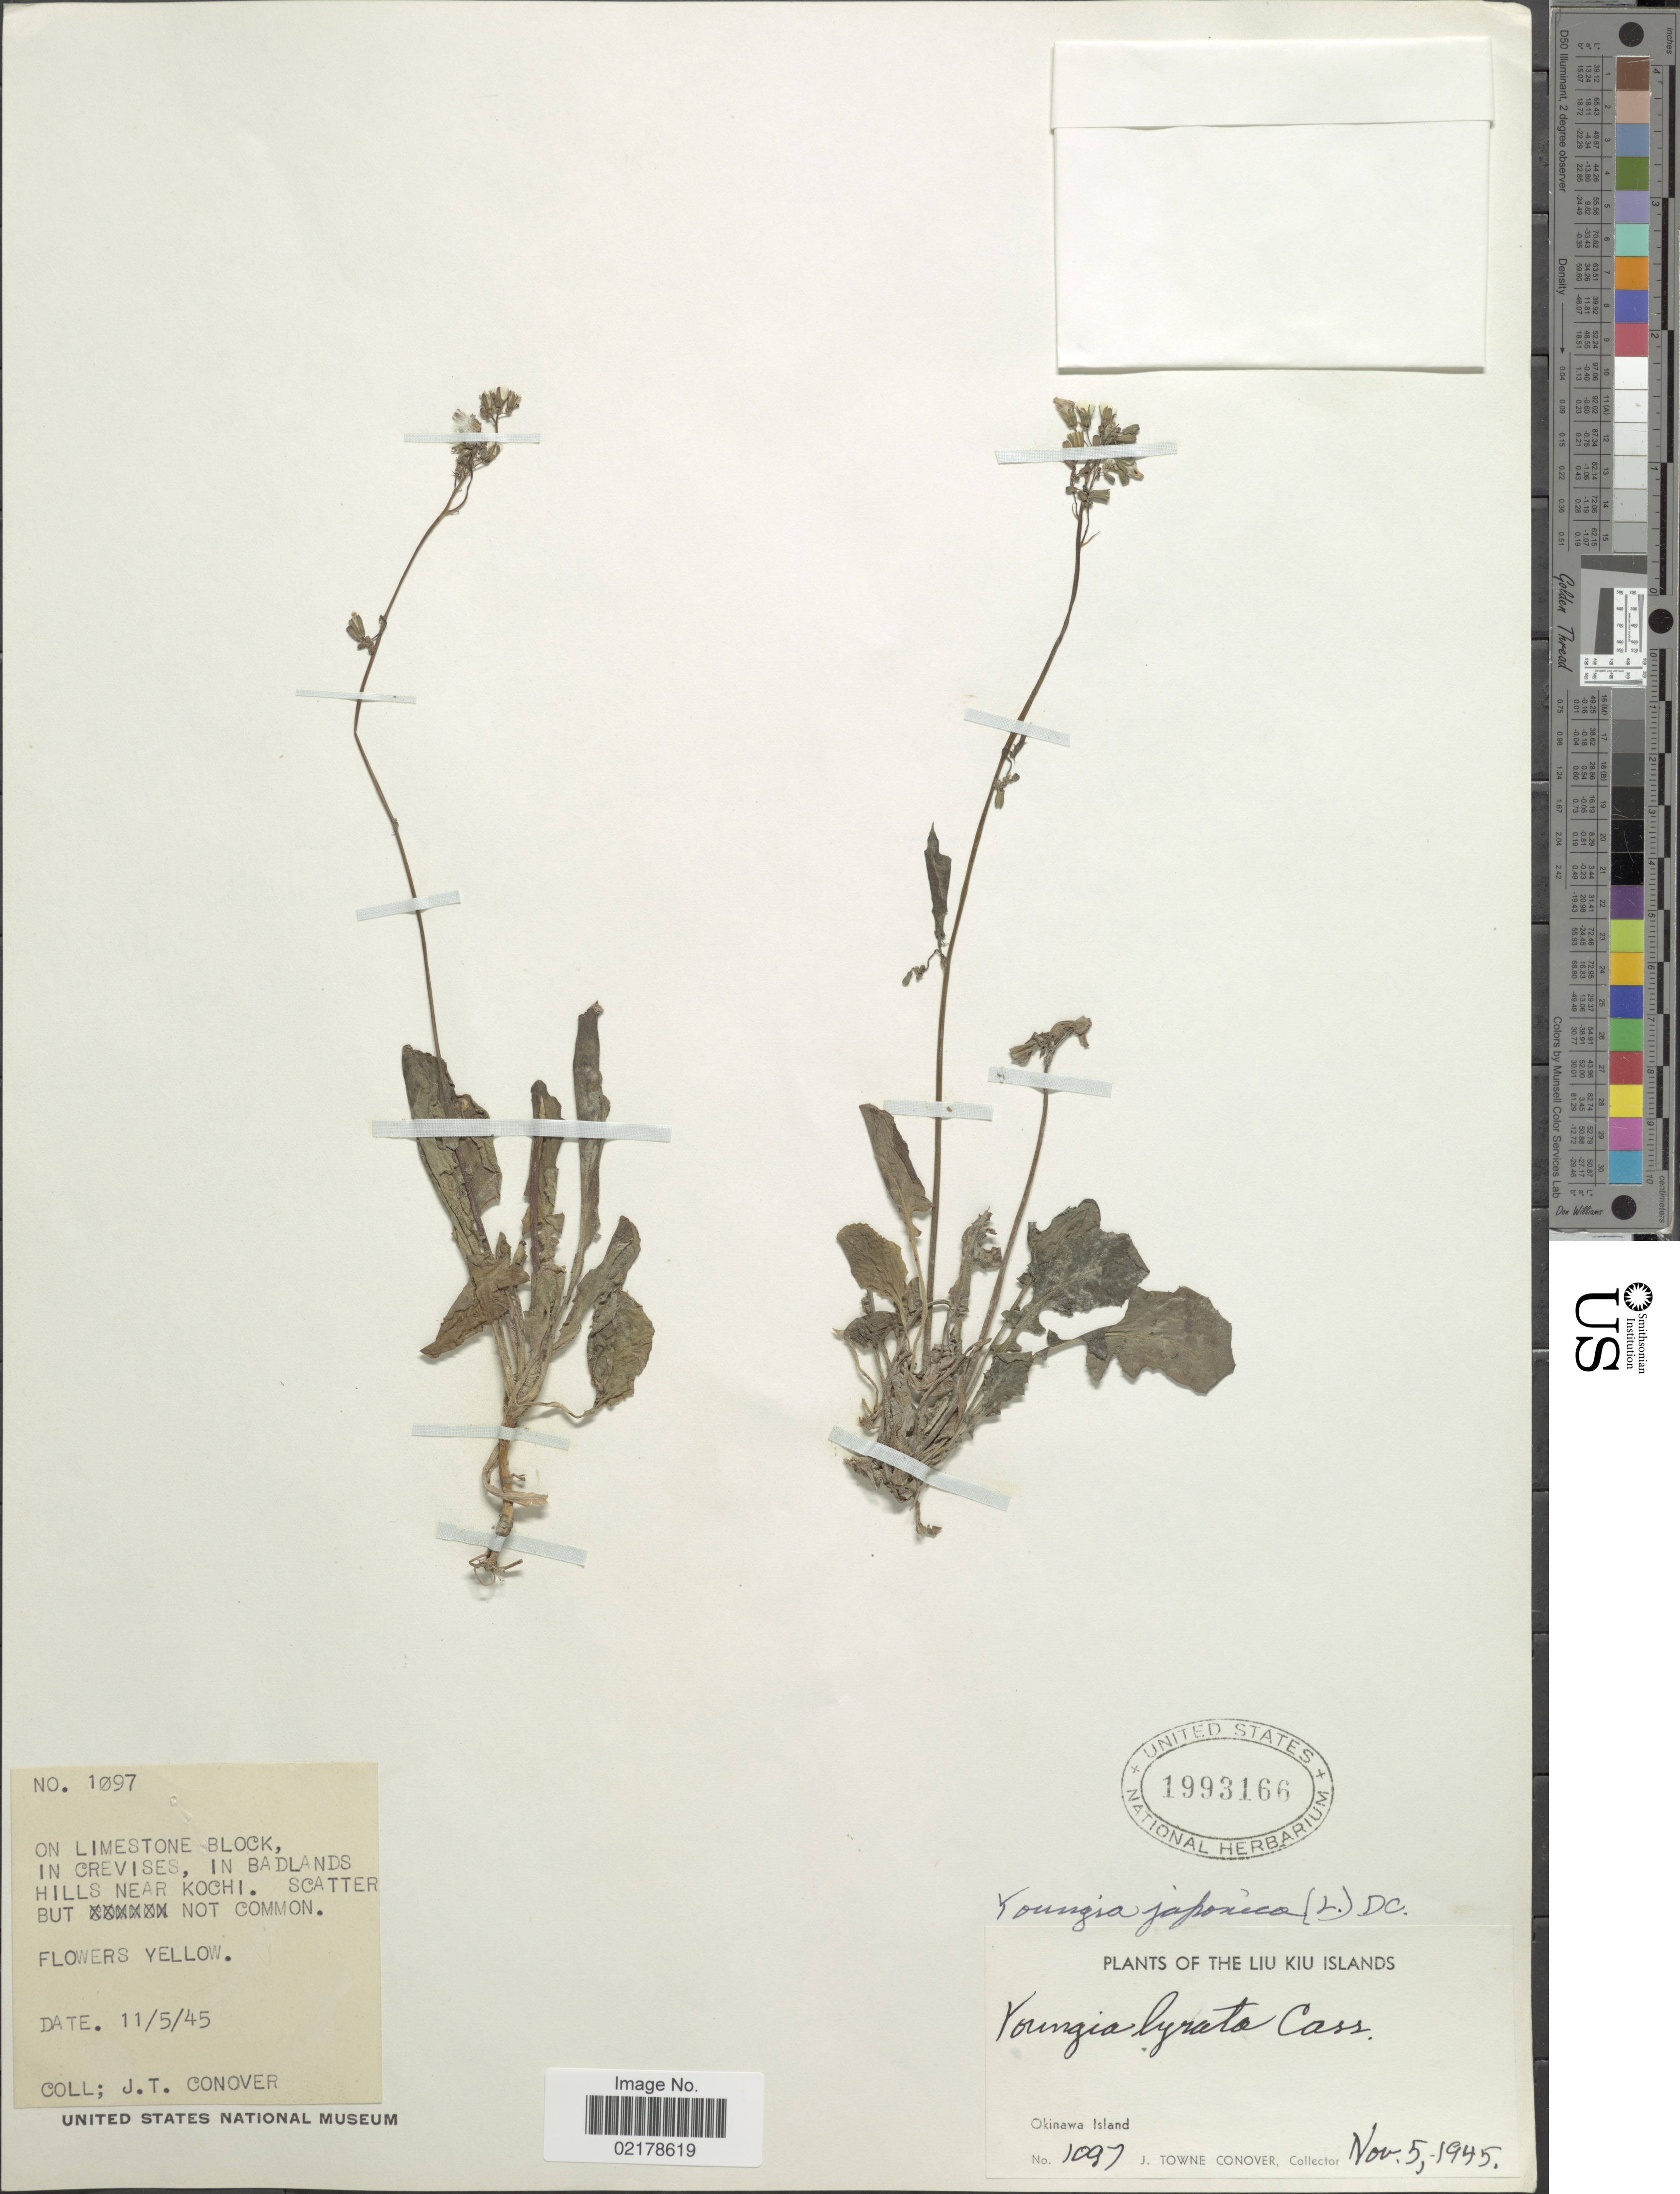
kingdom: Plantae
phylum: Tracheophyta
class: Magnoliopsida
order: Asterales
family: Asteraceae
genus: Youngia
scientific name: Youngia japonica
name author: (L.) DC.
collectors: J. T. Conover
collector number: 1097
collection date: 1945-11-05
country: Japan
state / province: Okinawa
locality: Liu Kiu Islands. Okinawa Island. On limestone block, in crevises, in badlands hills near Kochi.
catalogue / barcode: US 1993166